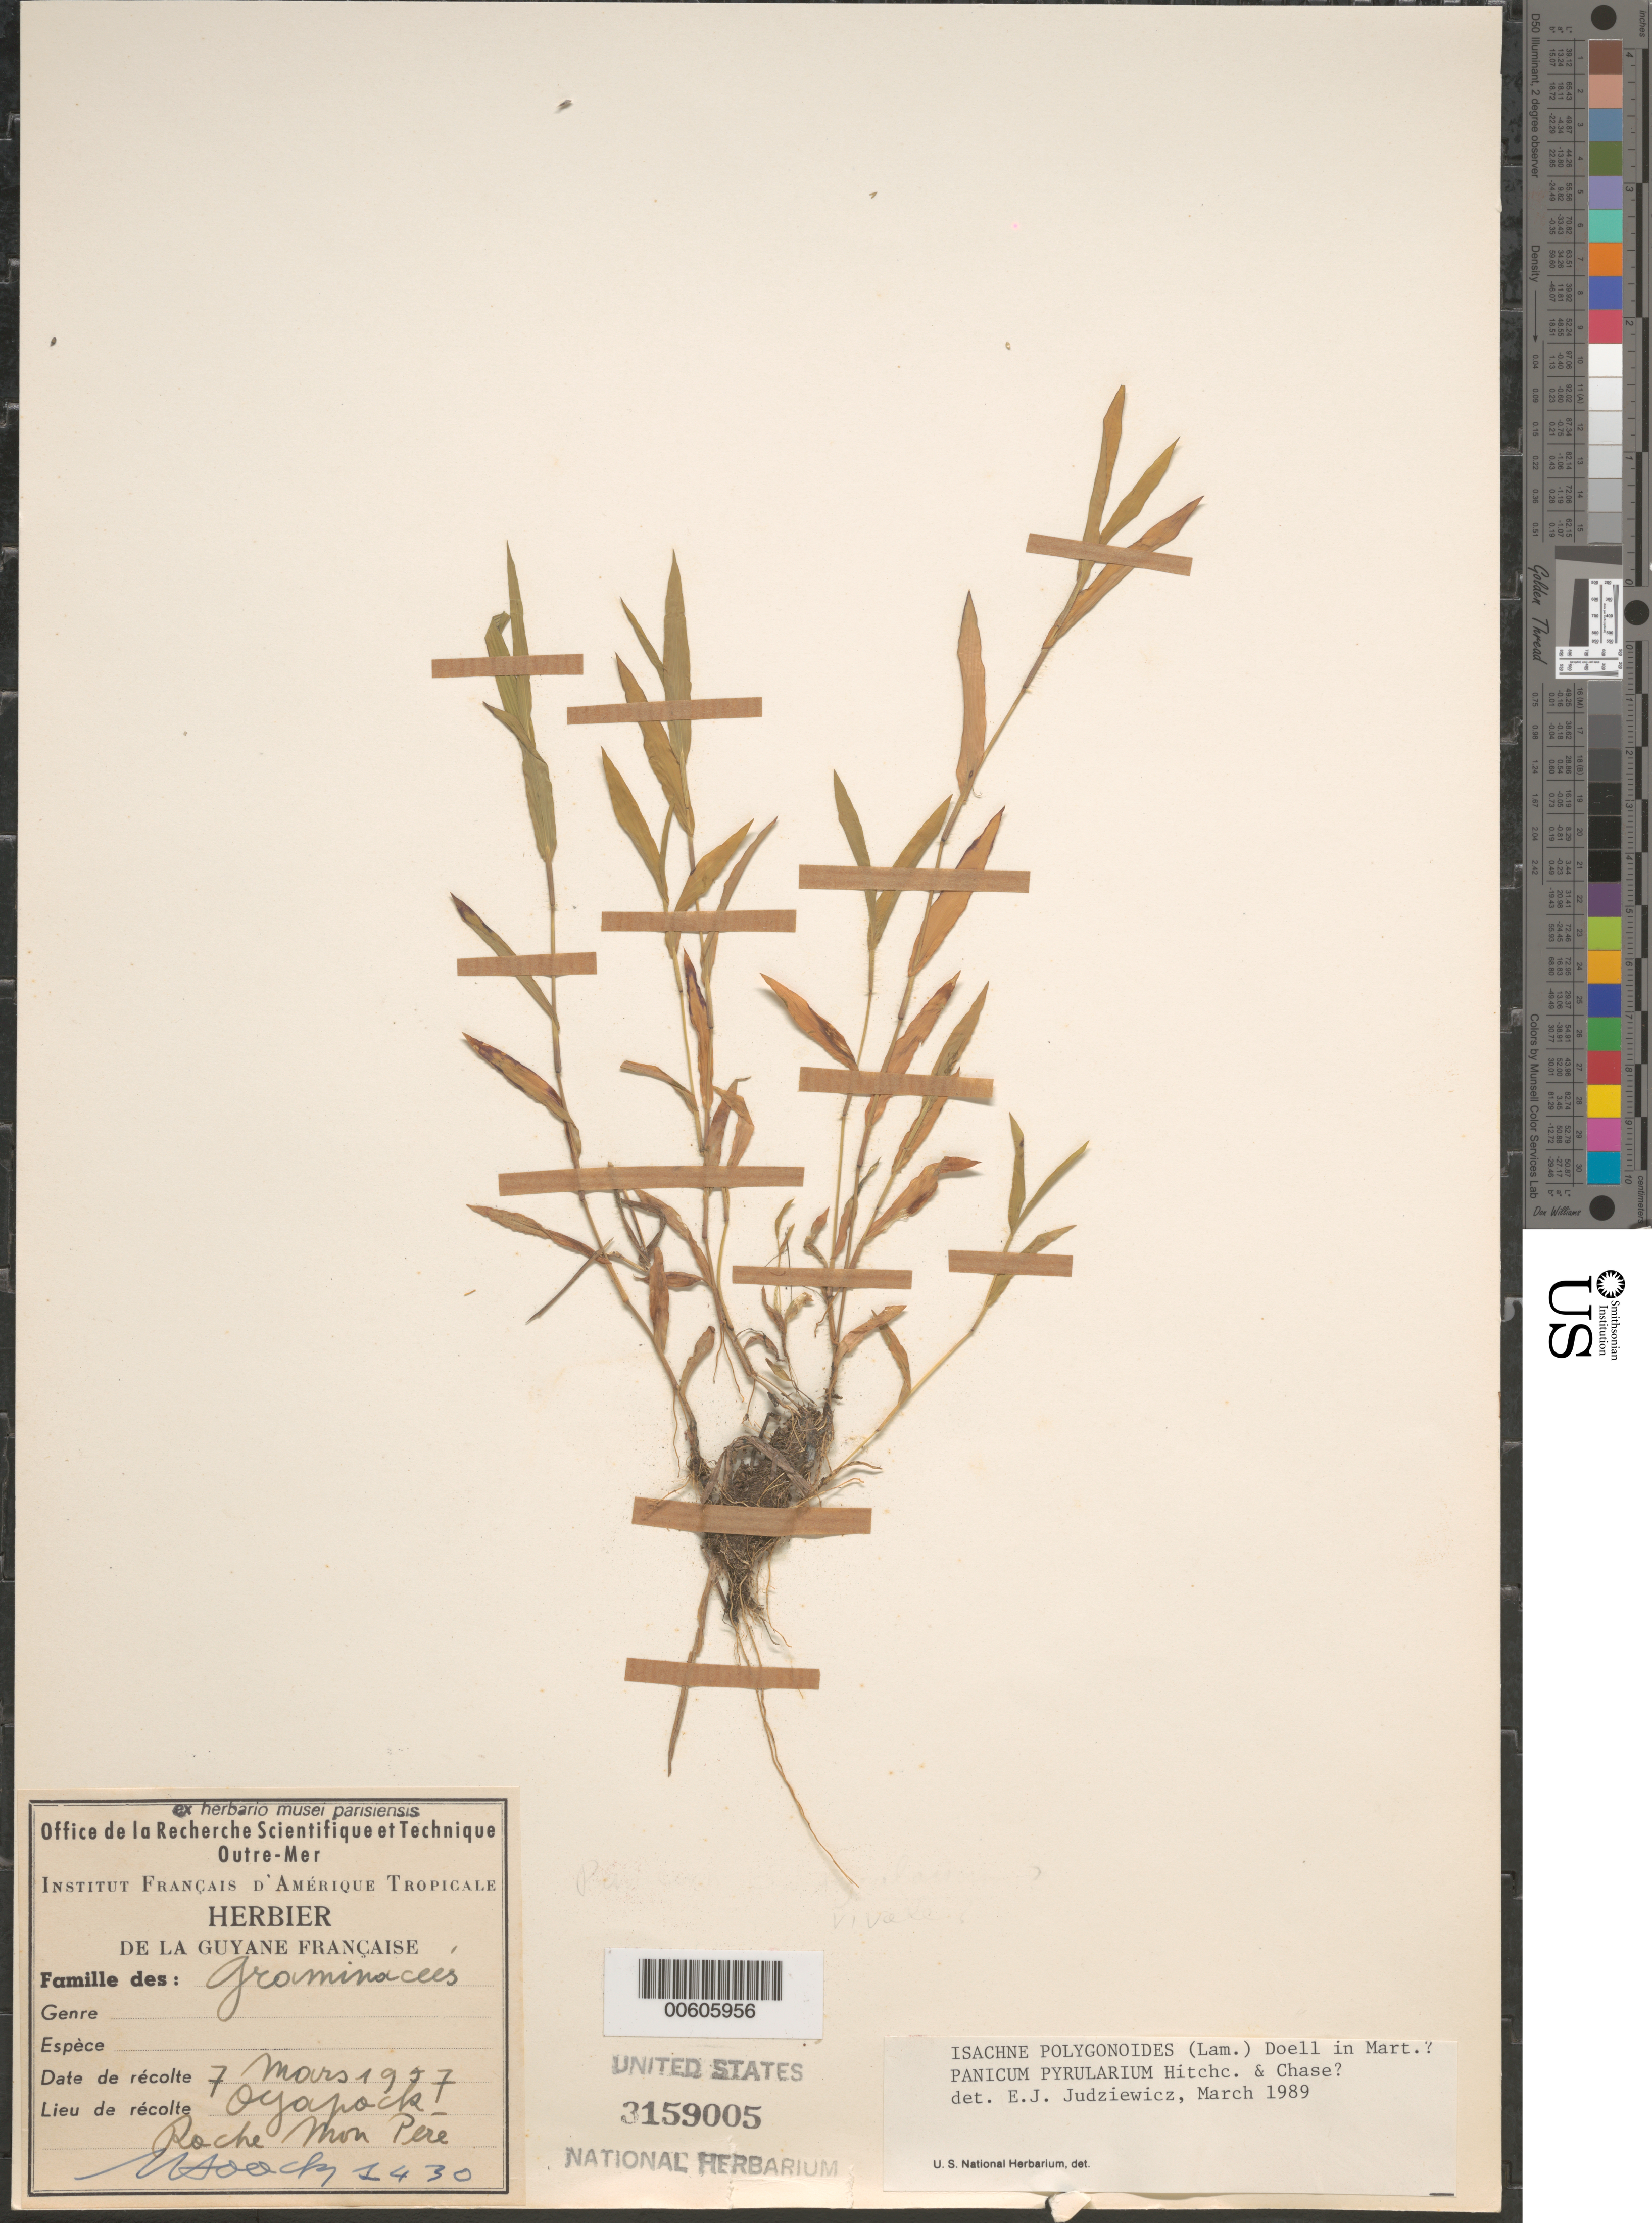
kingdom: Plantae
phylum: Tracheophyta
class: Liliopsida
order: Poales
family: Poaceae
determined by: Judziewicz, E. J.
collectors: J. Hoock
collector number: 1430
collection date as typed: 7-Mar-57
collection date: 1957-03-07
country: French Guiana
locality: Oyapock, Roche Mon Père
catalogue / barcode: US 3159005